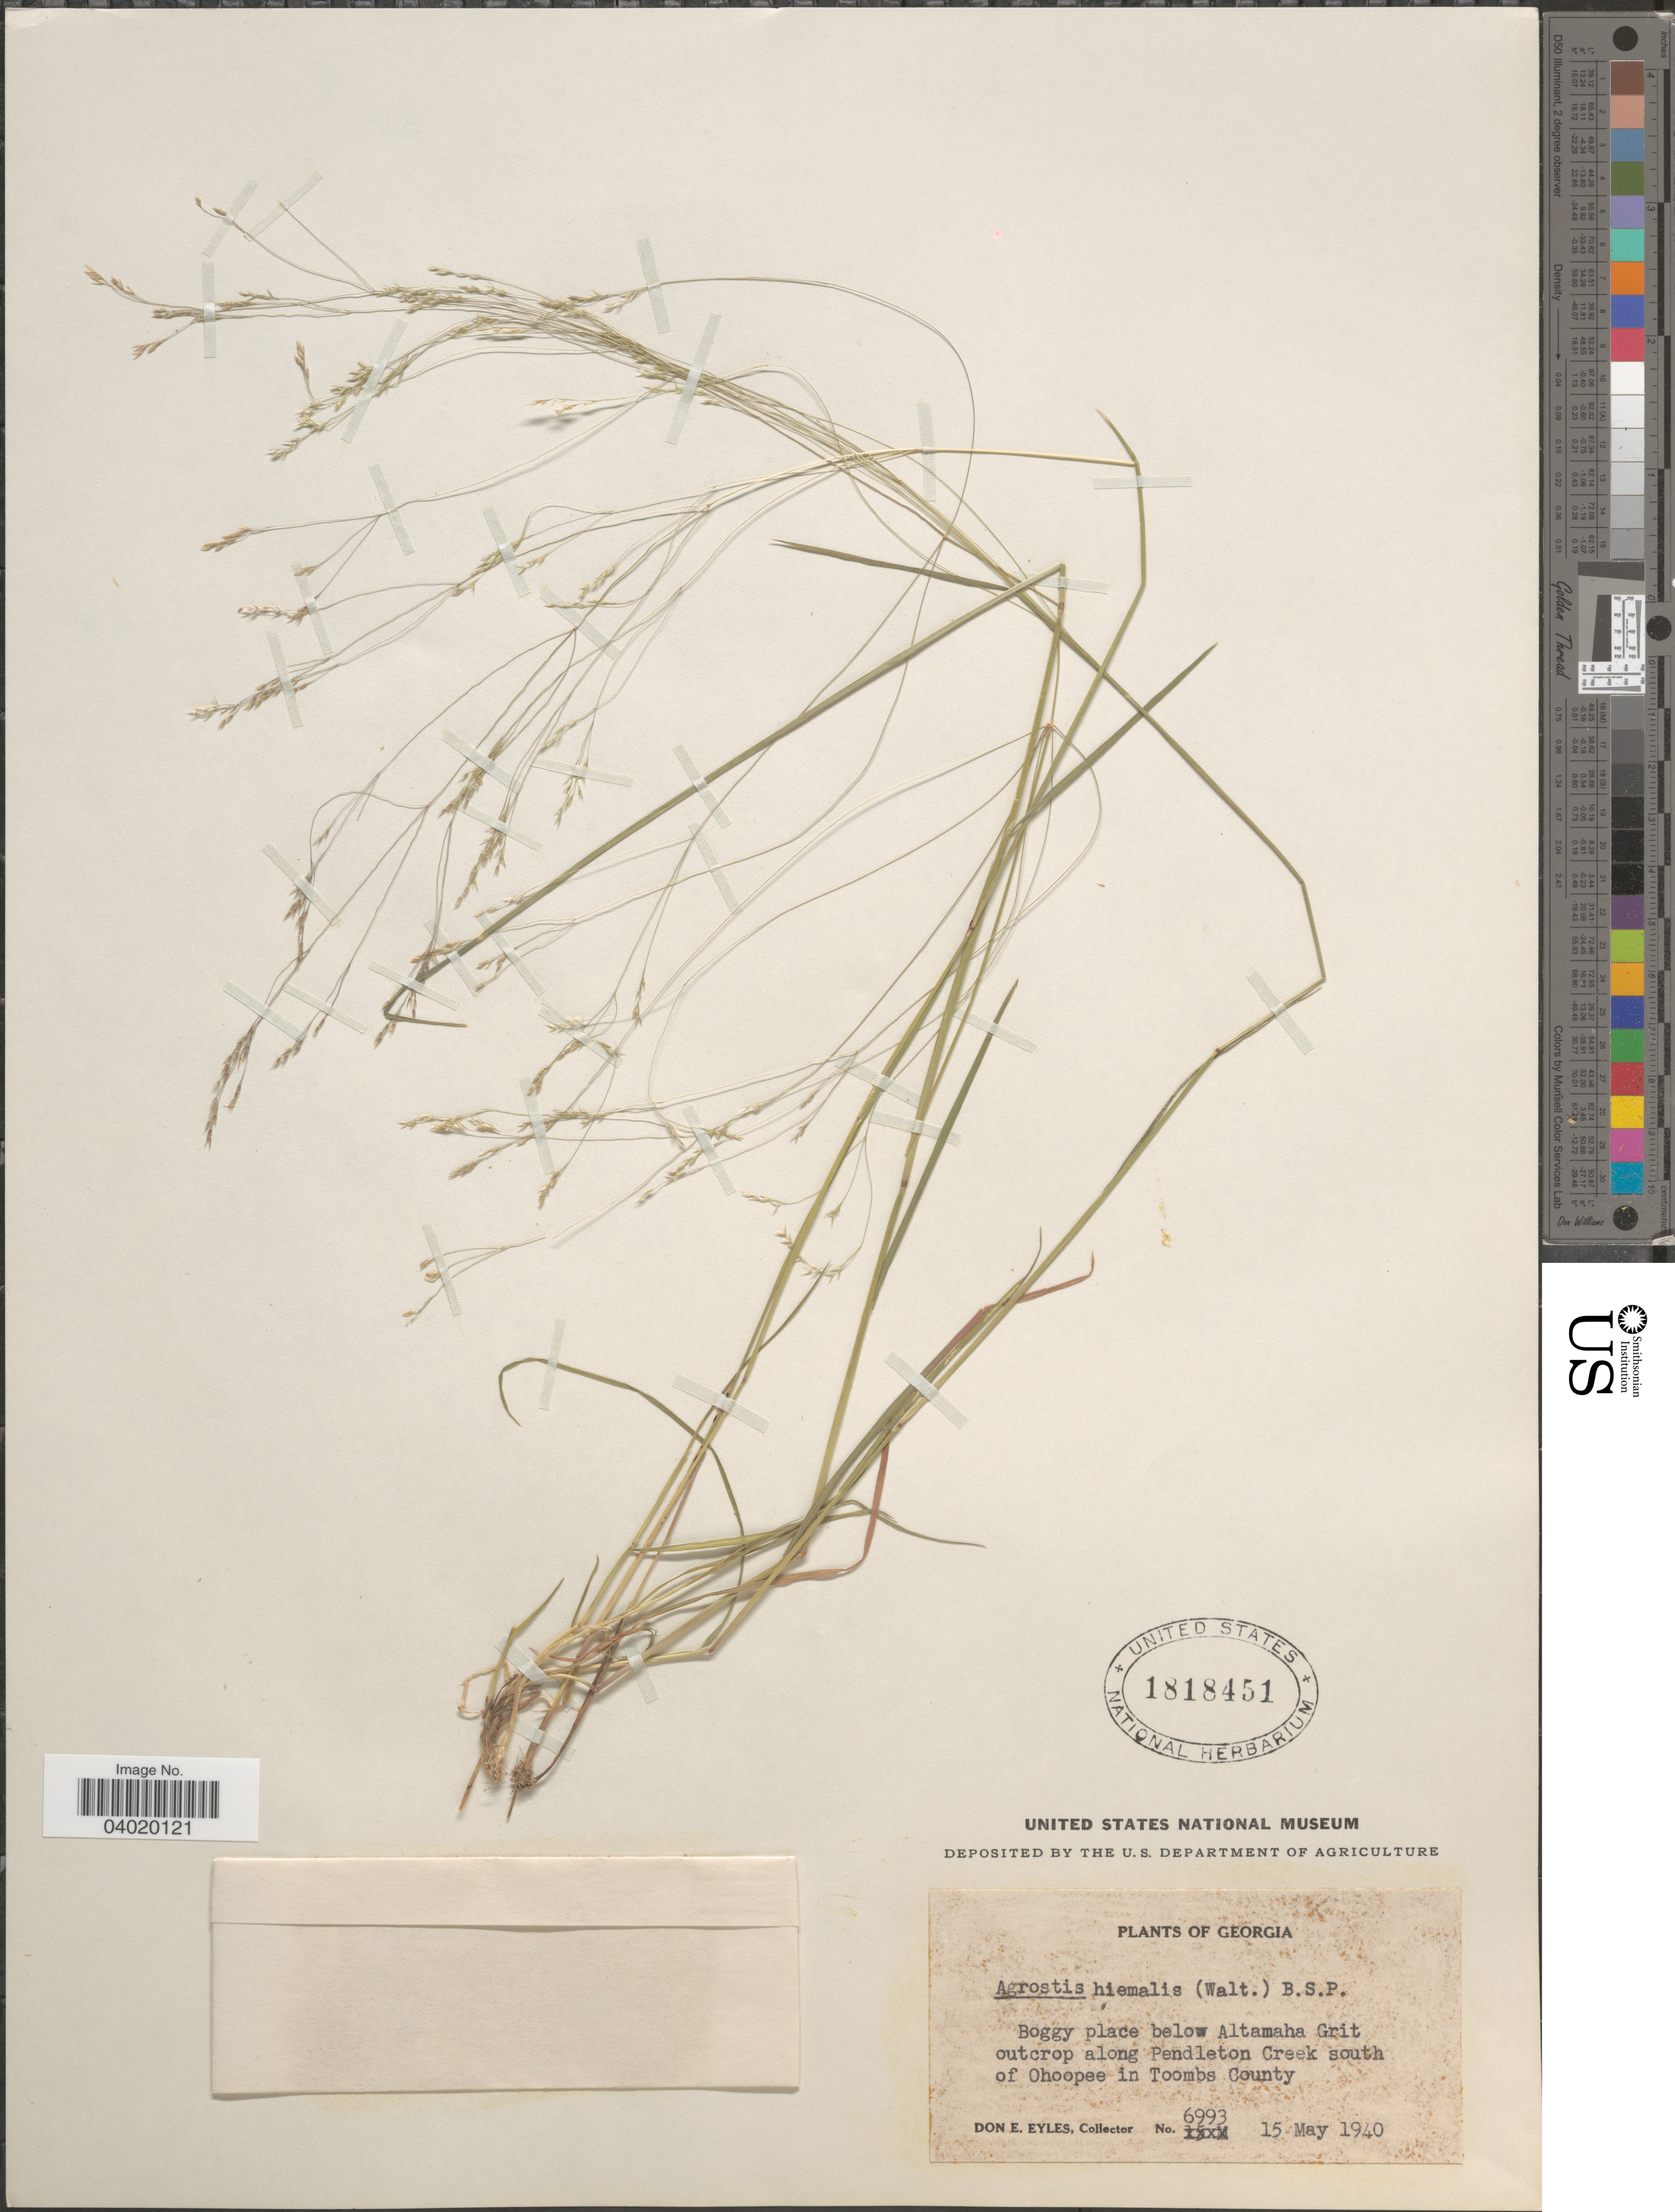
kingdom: Plantae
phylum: Tracheophyta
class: Liliopsida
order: Poales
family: Poaceae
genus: Agrostis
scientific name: Agrostis hyemalis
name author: (Walter) Britton et al.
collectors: D. Eyles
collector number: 6993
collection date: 1940-05-15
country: United States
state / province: Georgia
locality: Boggy place below Altamaha Grit outcrop along Pendleton Creek south of Ohoopee in Toombs County.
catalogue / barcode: US 1818451